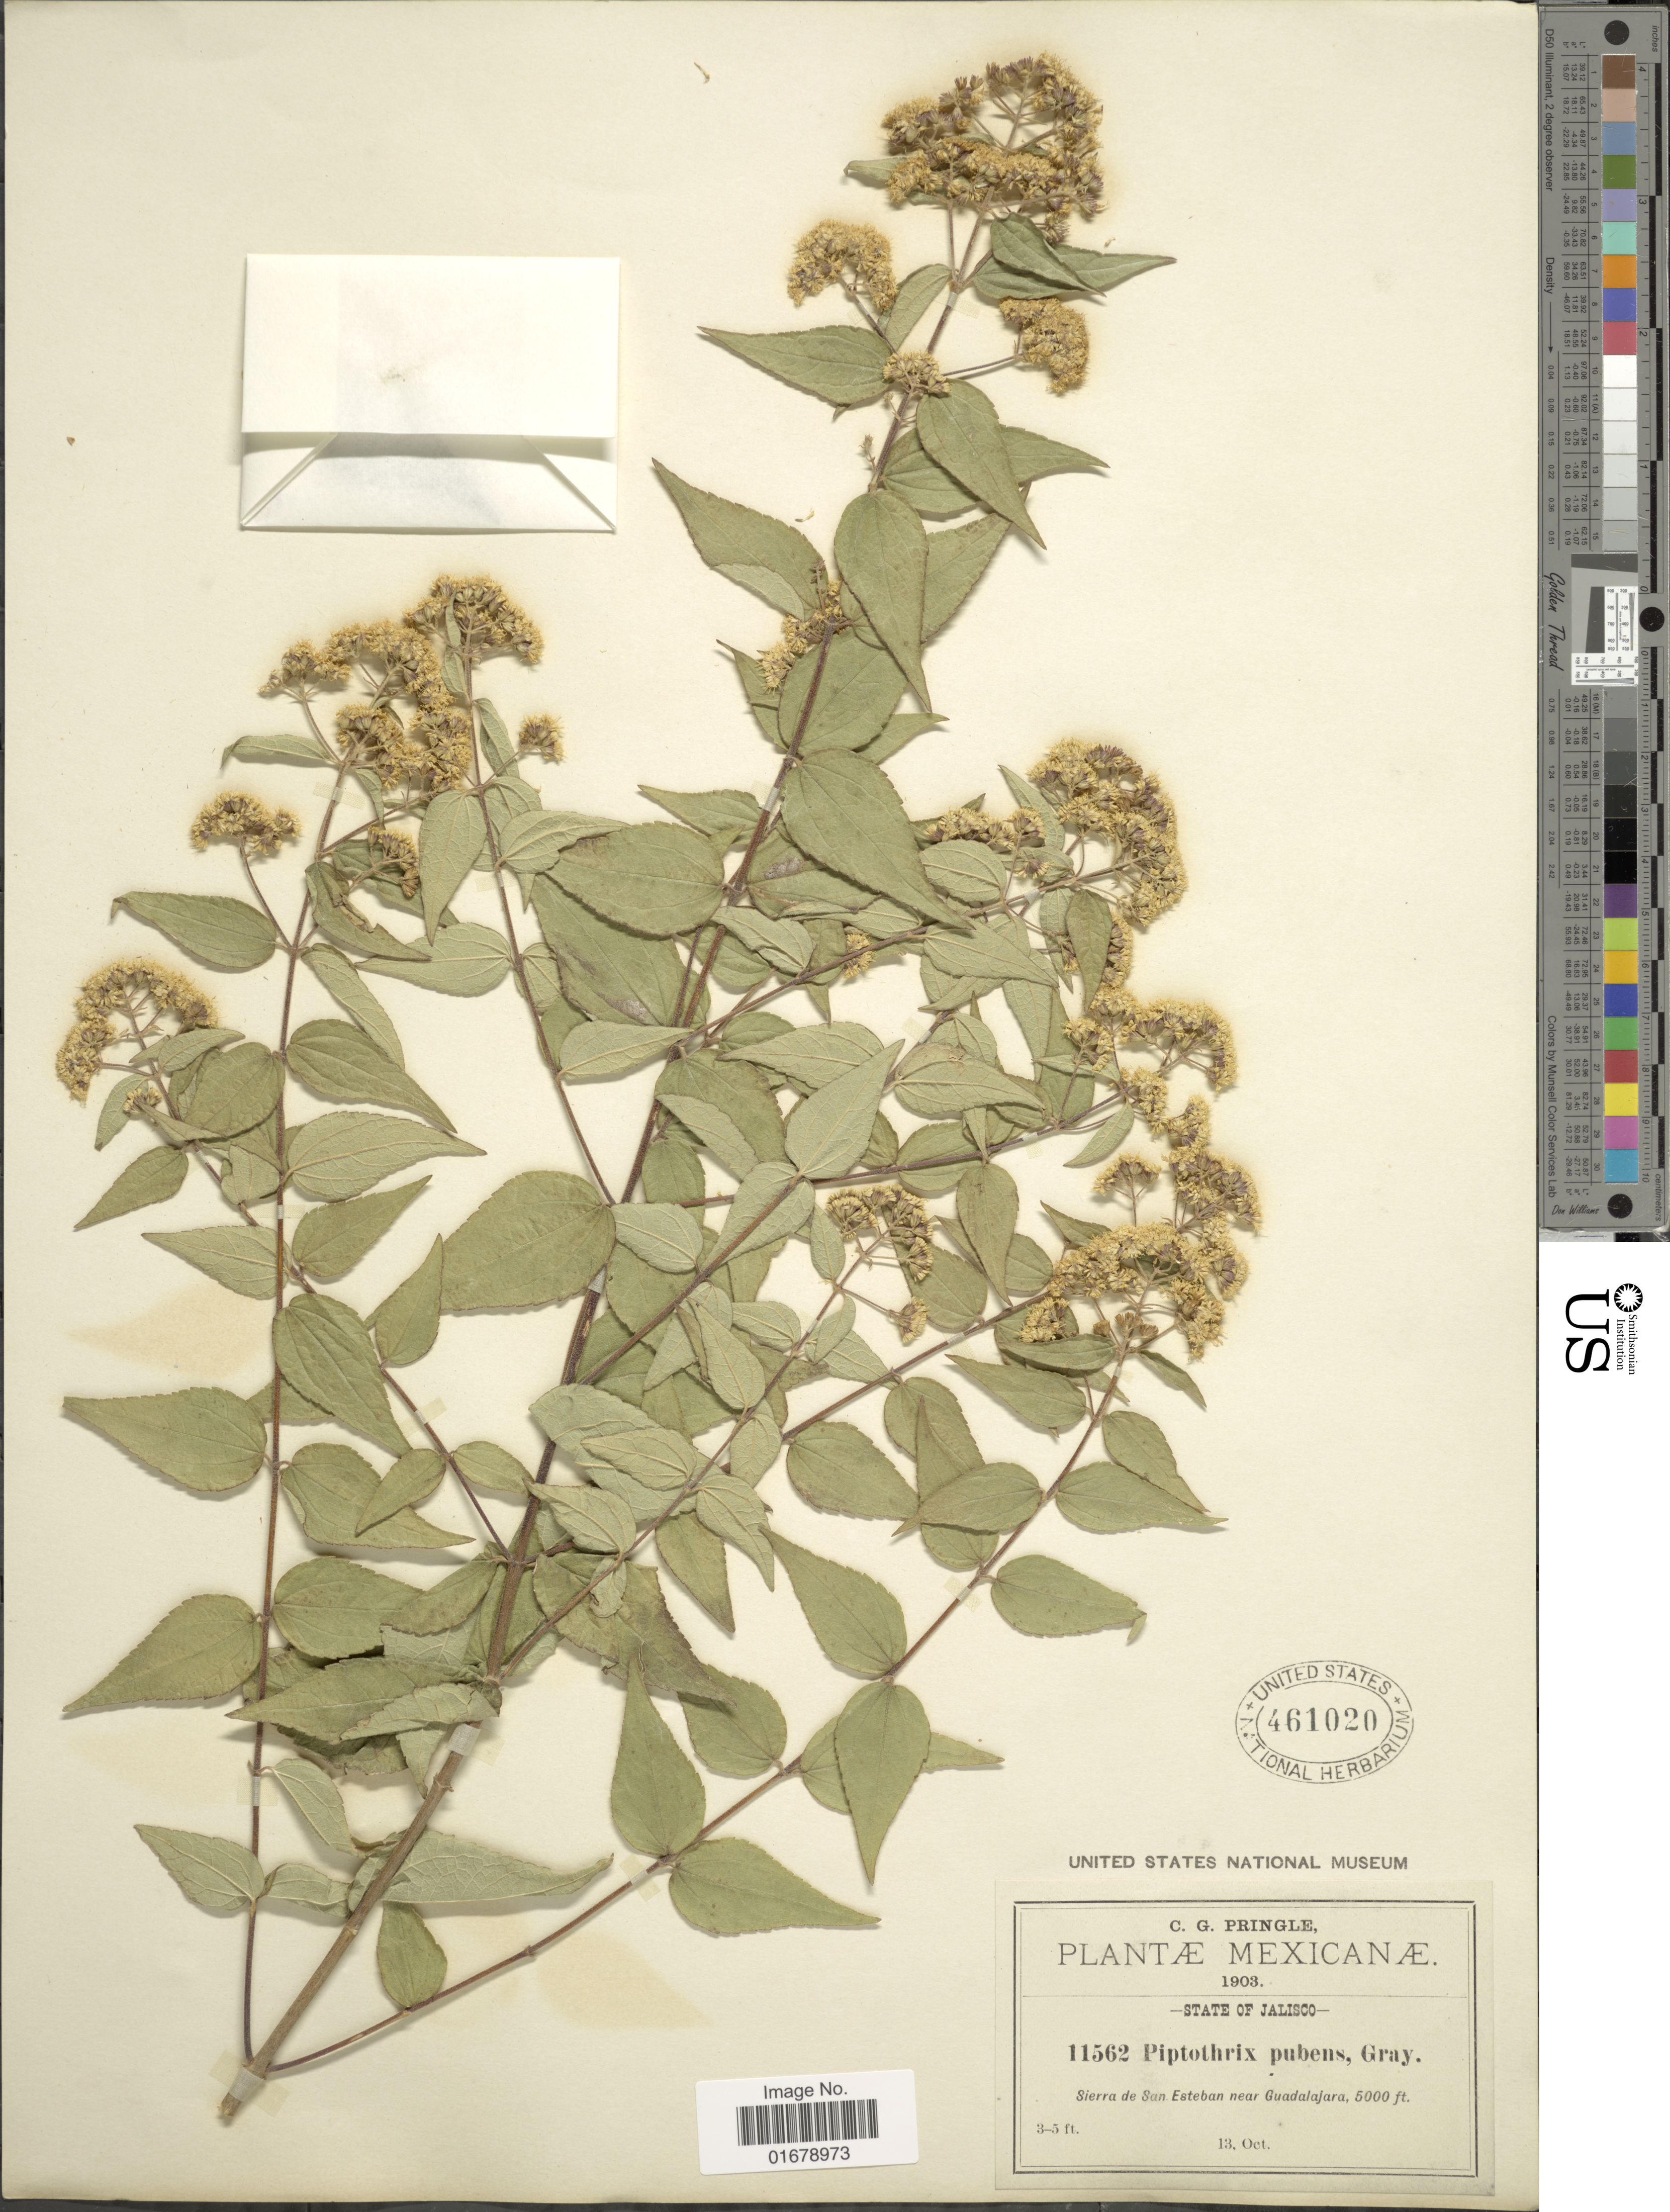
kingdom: Plantae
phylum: Tracheophyta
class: Magnoliopsida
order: Asterales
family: Asteraceae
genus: Piptothrix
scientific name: Piptothrix pubens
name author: A. Gray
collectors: C. G. Pringle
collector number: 11562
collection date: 1903-10-13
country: Mexico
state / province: Jalisco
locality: State of Jalisco. Sierra de San Esteban near Guadalajara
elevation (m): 1524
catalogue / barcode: US 461020